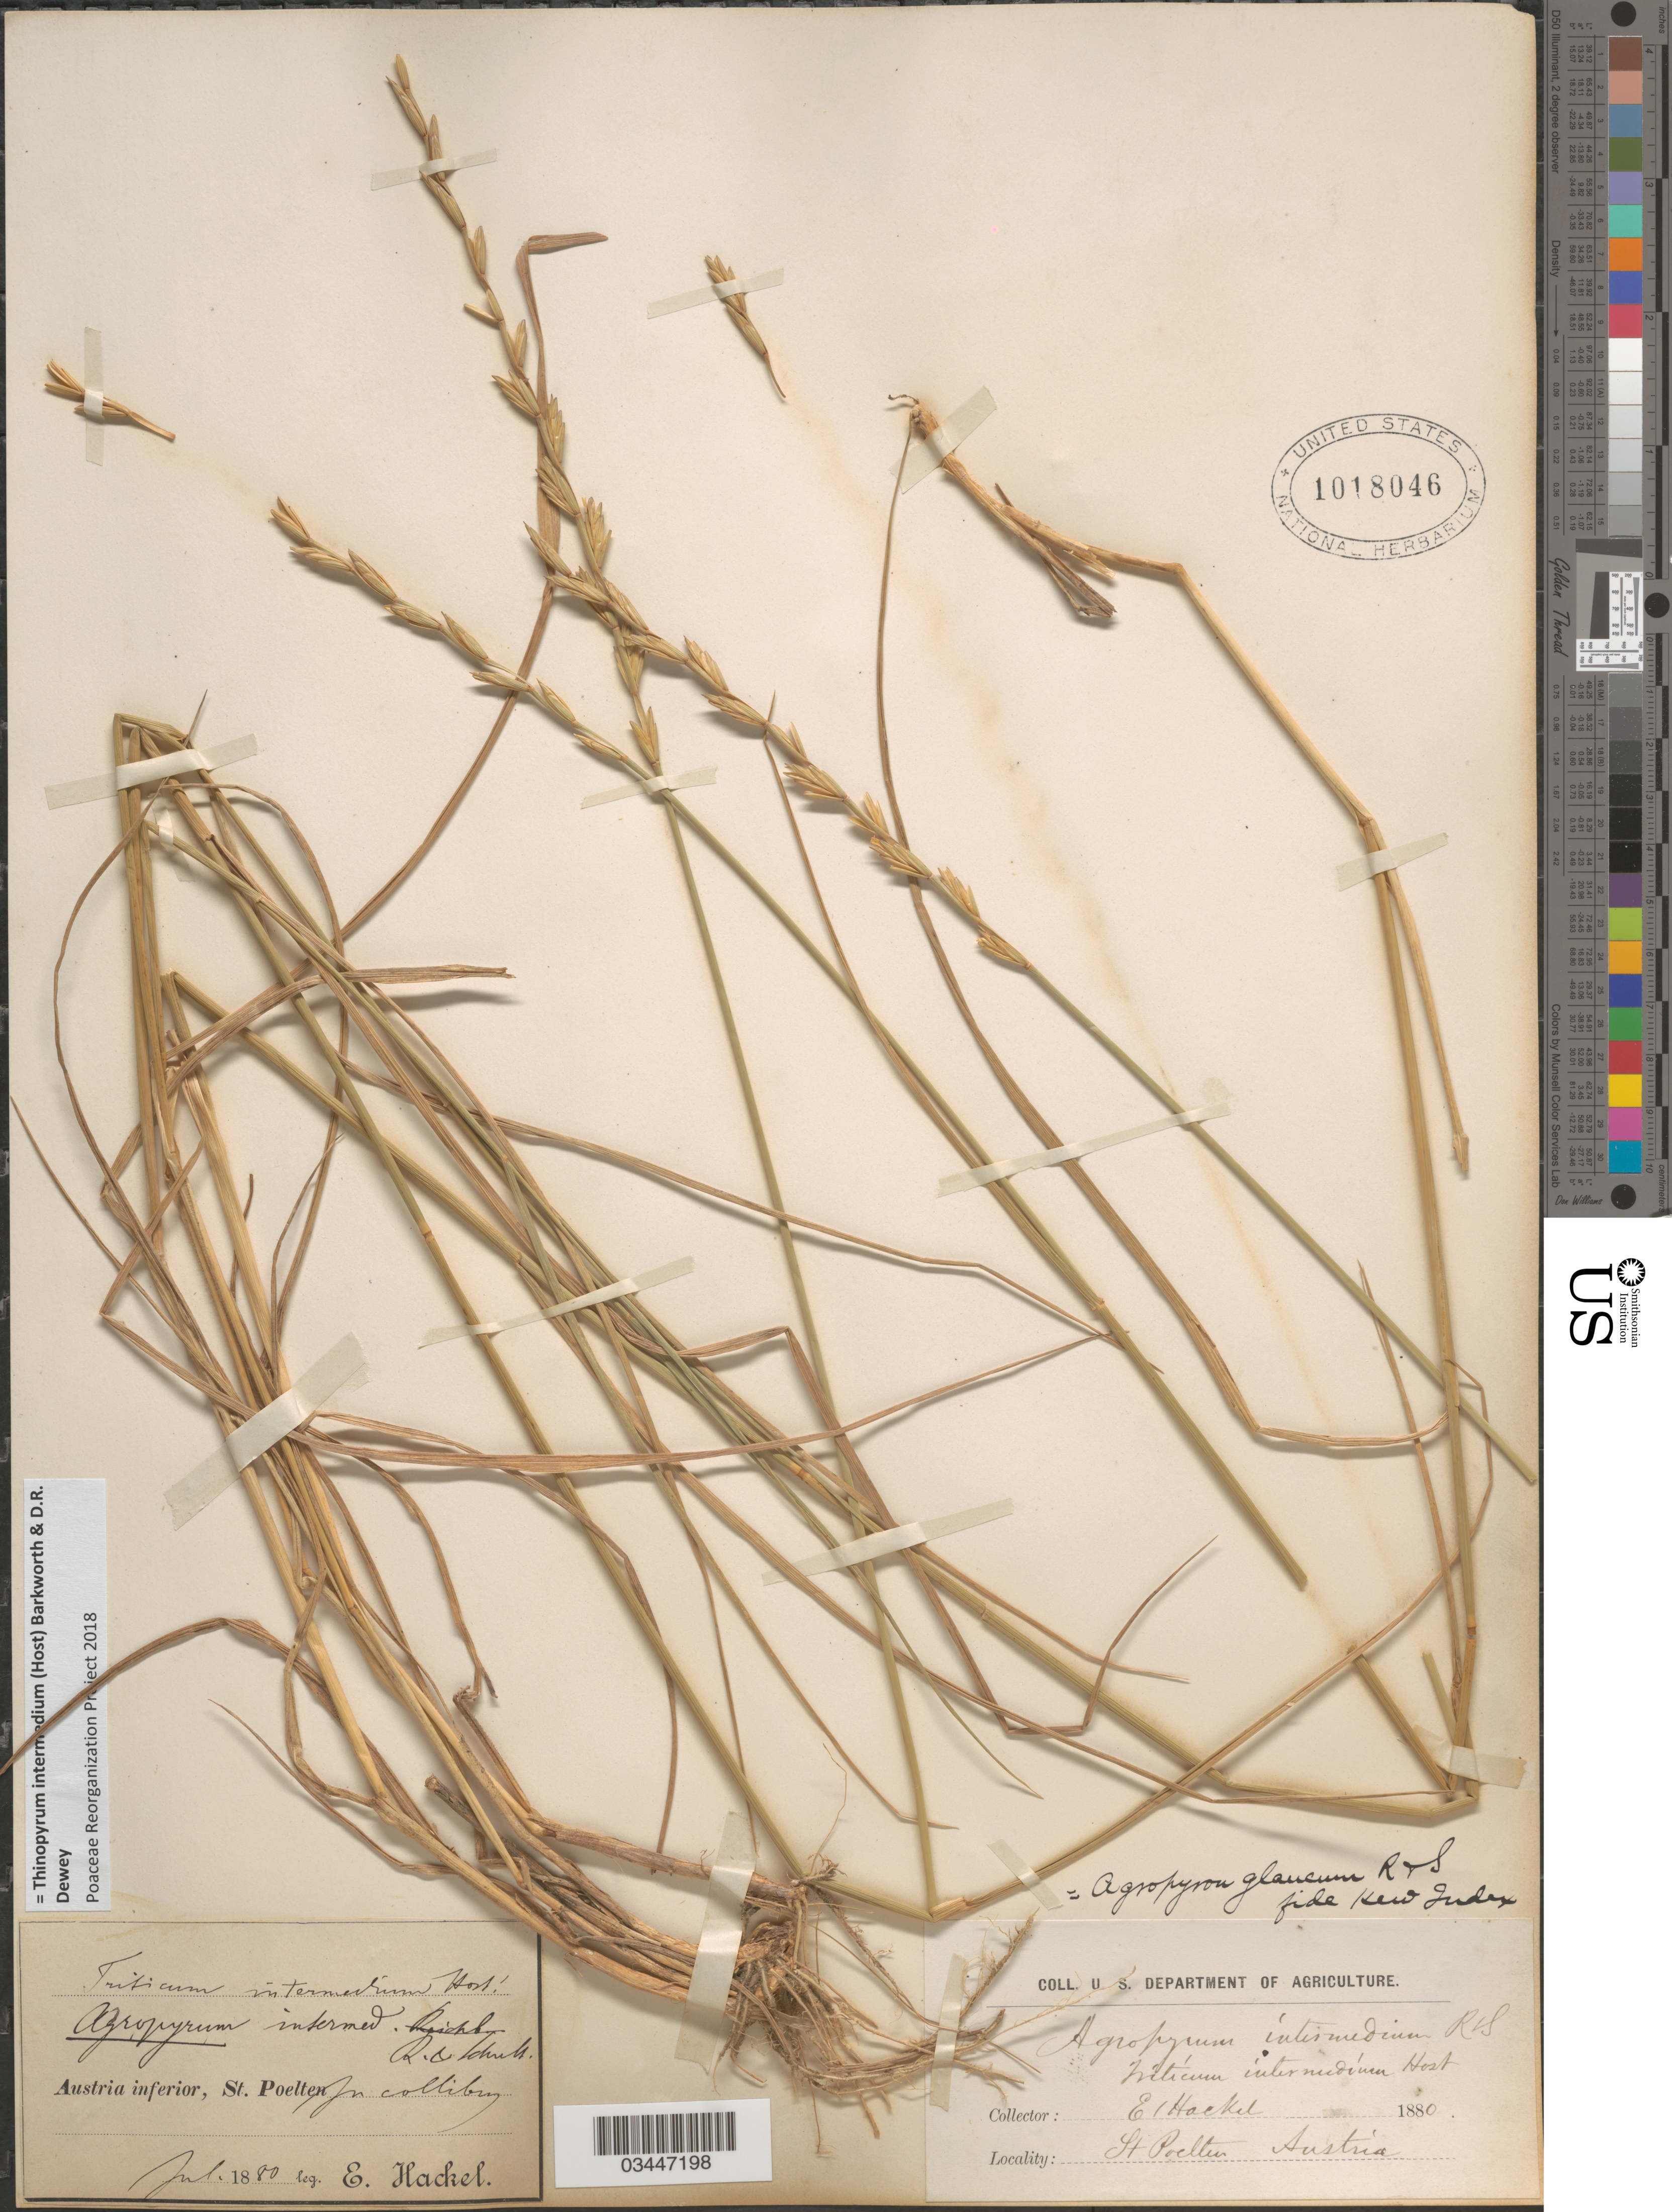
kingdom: Plantae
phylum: Tracheophyta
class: Liliopsida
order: Poales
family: Poaceae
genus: Thinopyrum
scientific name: Thinopyrum intermedium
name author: (Host) Barkworth & Dewey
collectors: E. Hackel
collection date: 1880-07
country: Austria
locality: Austria inferior, St. Poelten. In collibus.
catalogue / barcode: US 1018046